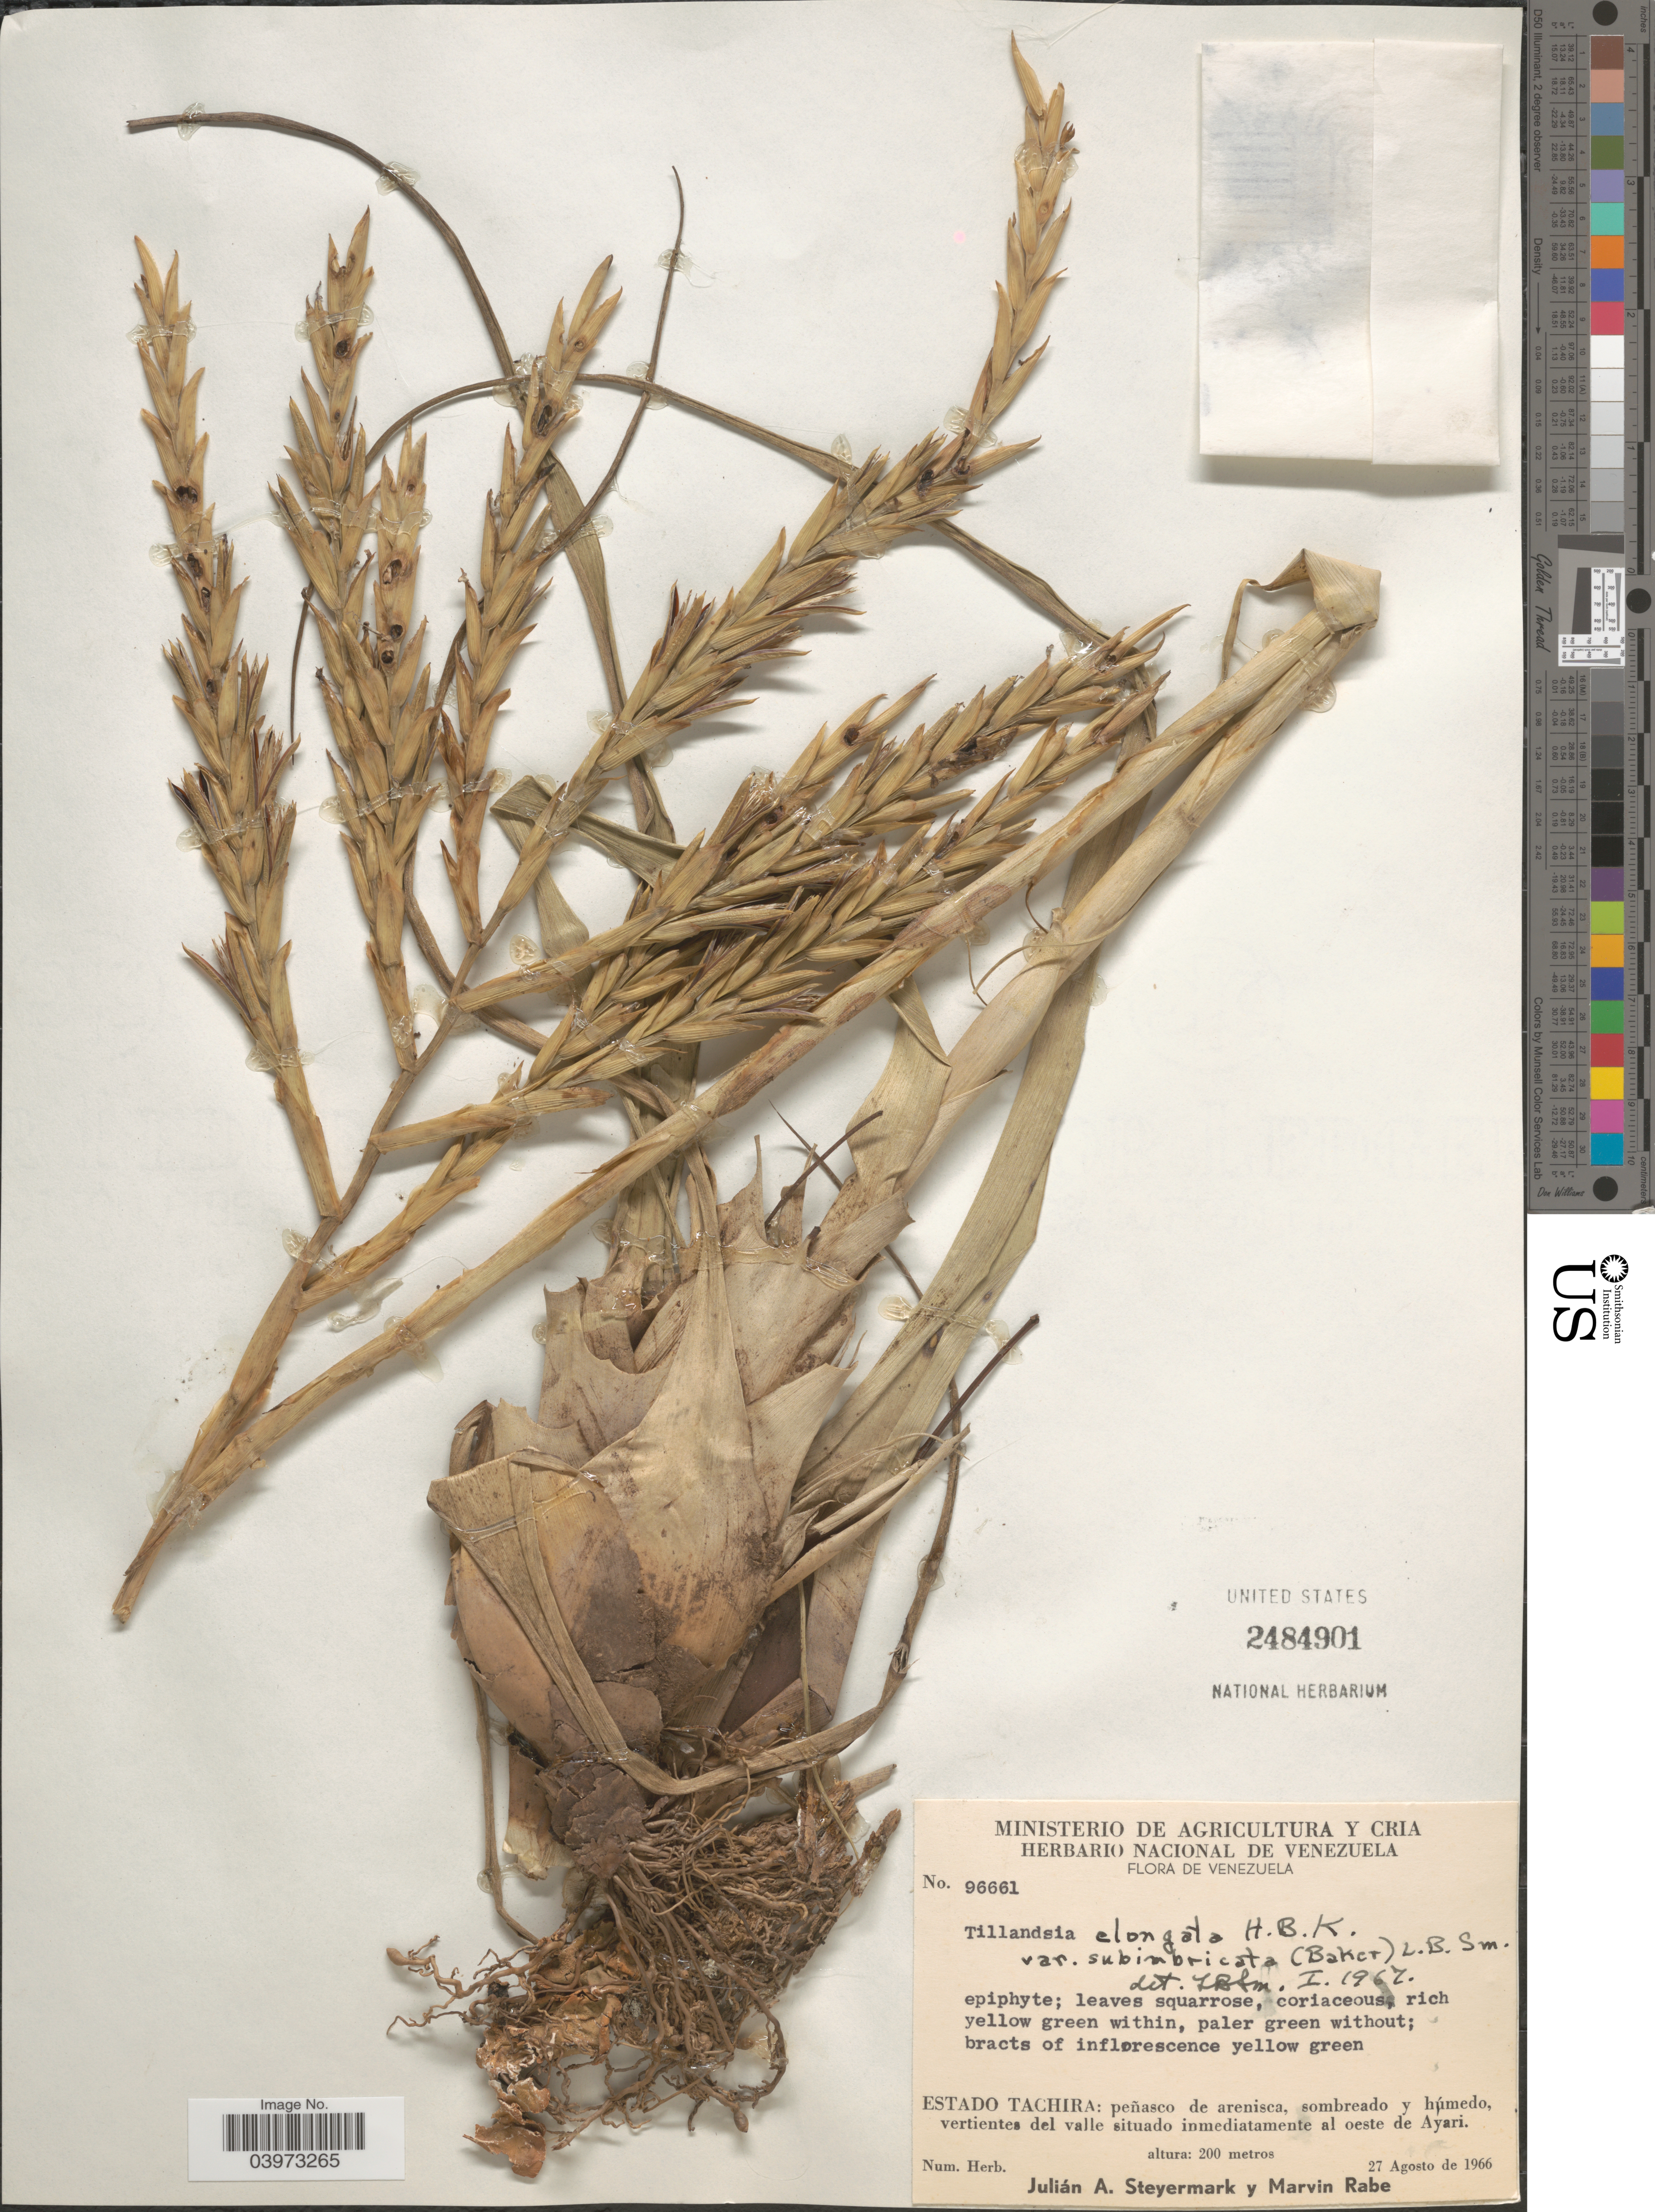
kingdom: Plantae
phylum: Tracheophyta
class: Liliopsida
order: Poales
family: Bromeliaceae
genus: Tillandsia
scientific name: Tillandsia elongata var. subimbricata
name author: (Baker) L.B. Sm.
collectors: J. Steyermark & M. Rabe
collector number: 96661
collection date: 1966-08-27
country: Venezuela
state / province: Tachira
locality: Peñasco de arenisca, sombreado y húmedo, vertientes del valle situado inmediatamente al oeste de Ayari.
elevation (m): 200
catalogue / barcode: US 2484901